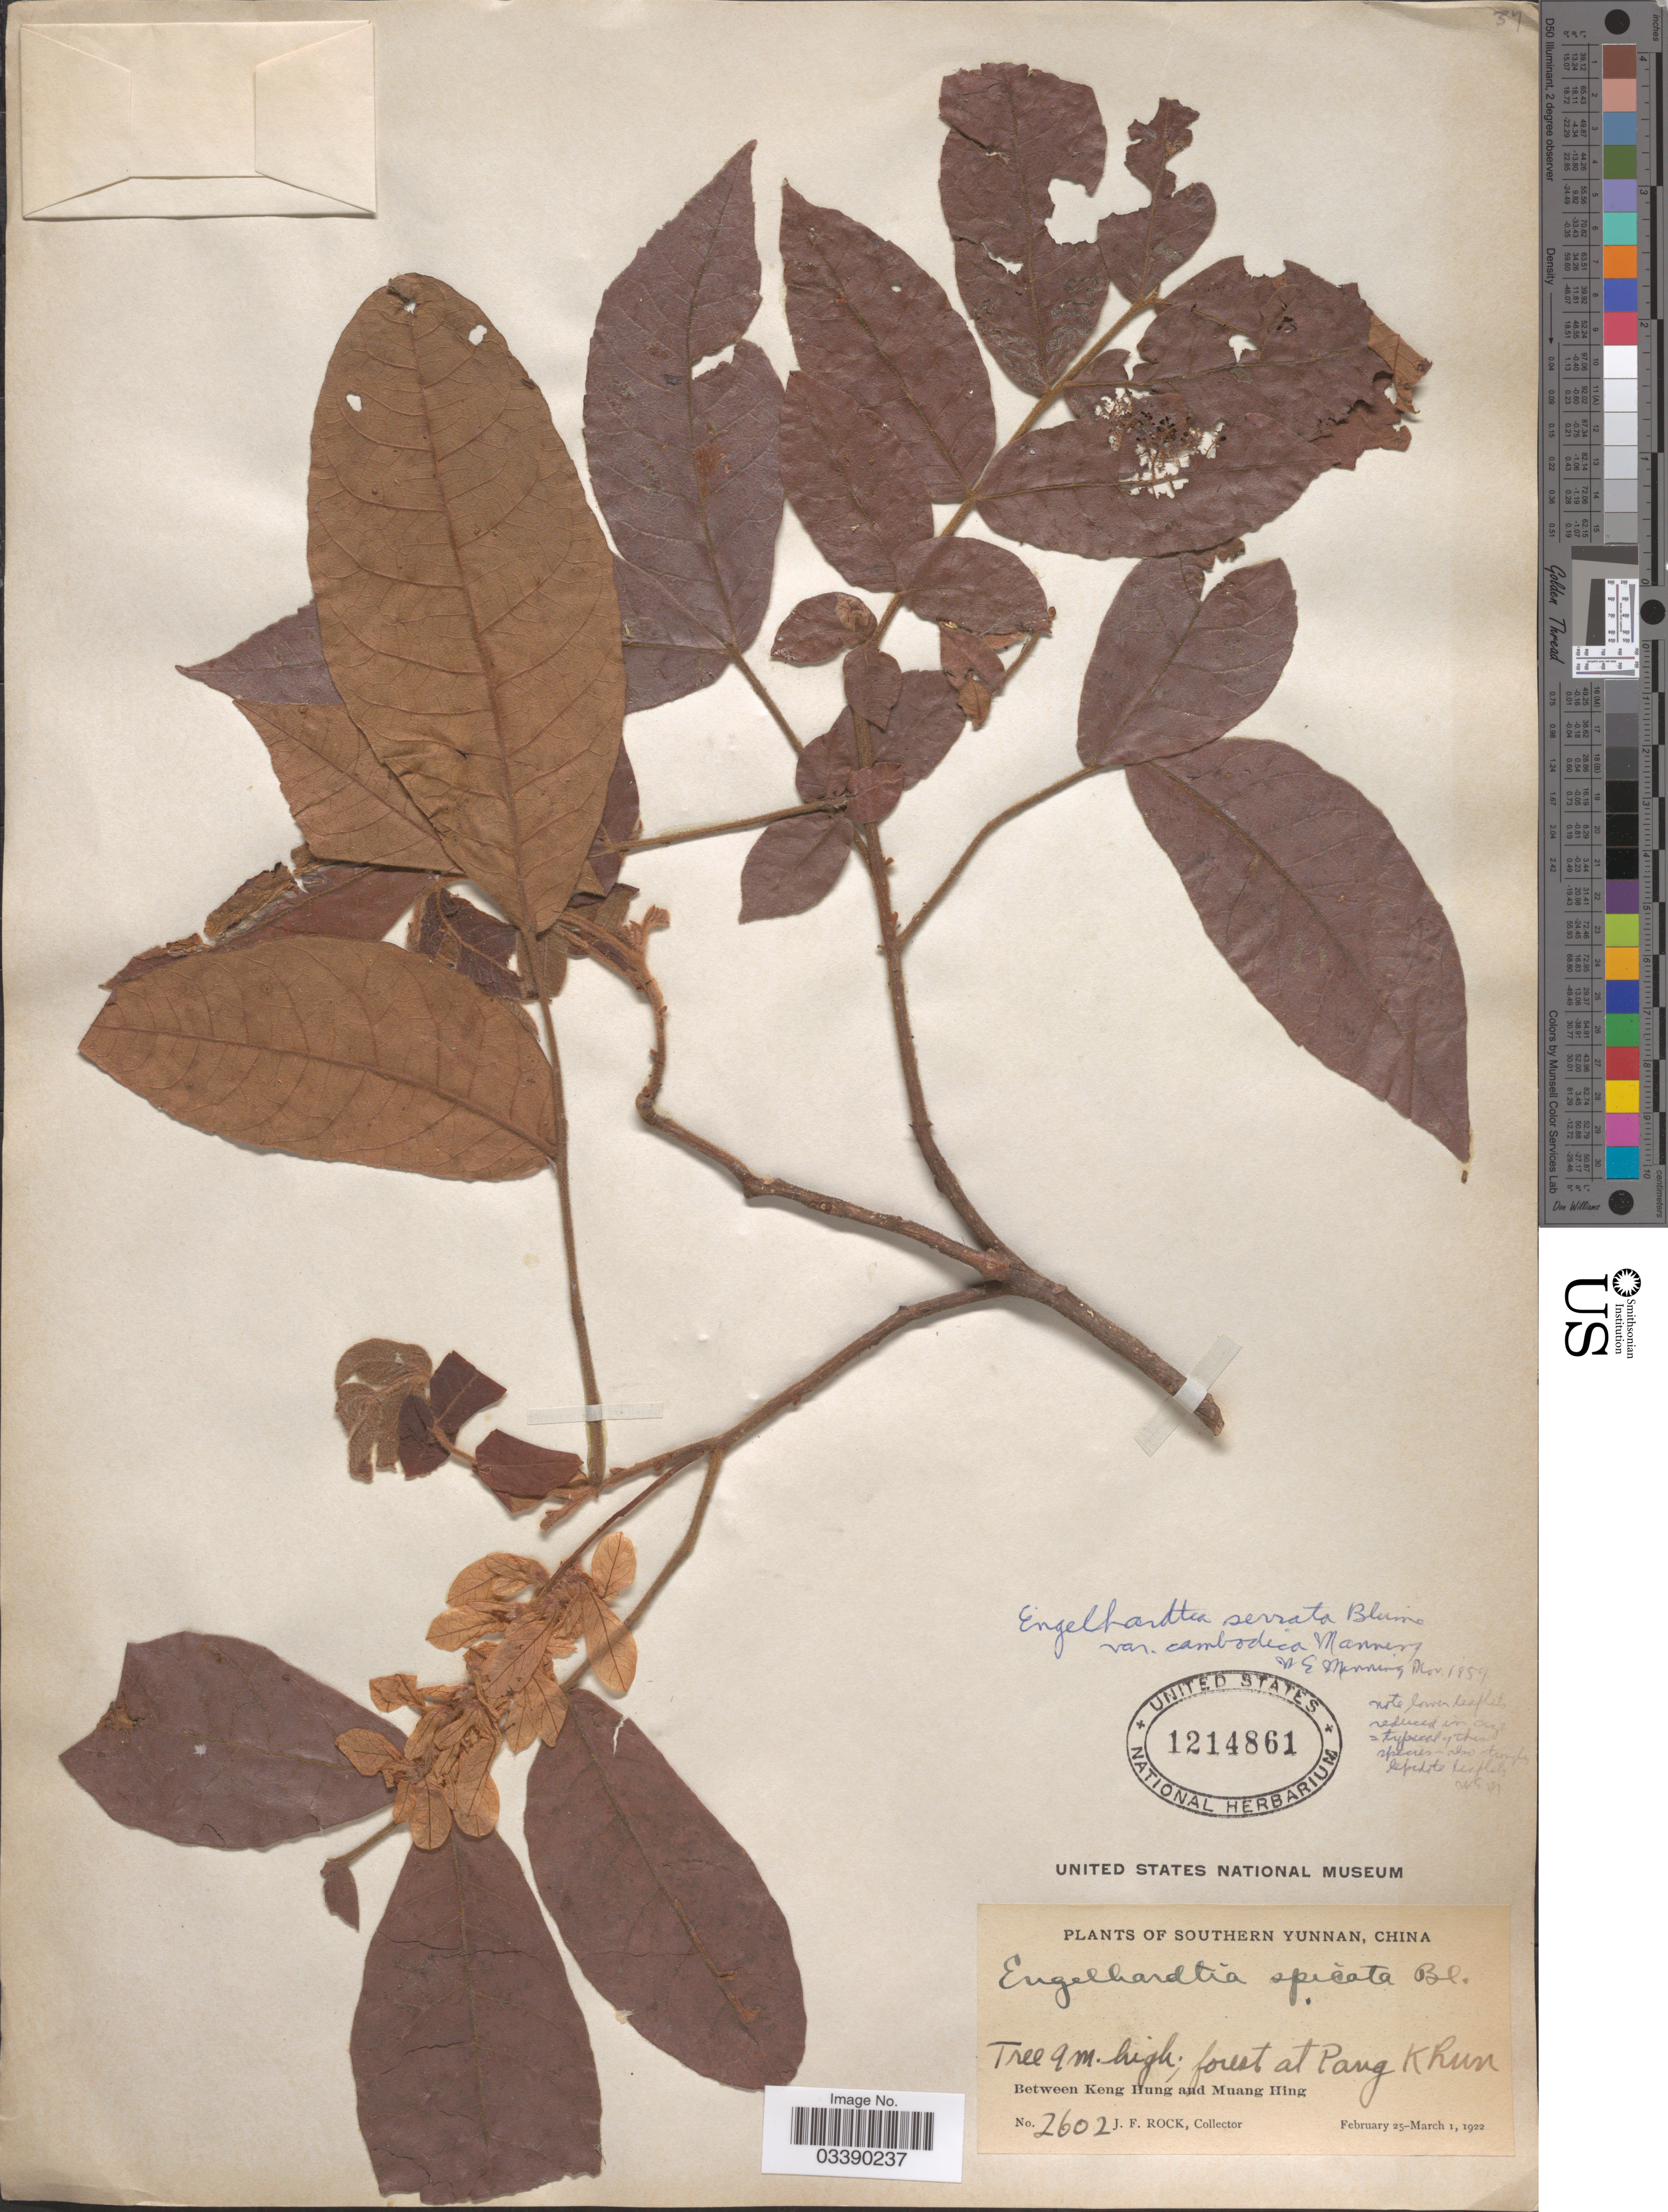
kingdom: Plantae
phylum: Tracheophyta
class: Magnoliopsida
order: Fagales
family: Juglandaceae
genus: Engelhardia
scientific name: Engelhardia serrata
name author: Blume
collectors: J. Rock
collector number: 2602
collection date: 1922-02-25/1922-03-01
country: China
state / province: Yunnan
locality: Southern Yunnan. Forest at Pang Khun. Between Keng Hung and Muang Hing.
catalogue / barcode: US 1214861